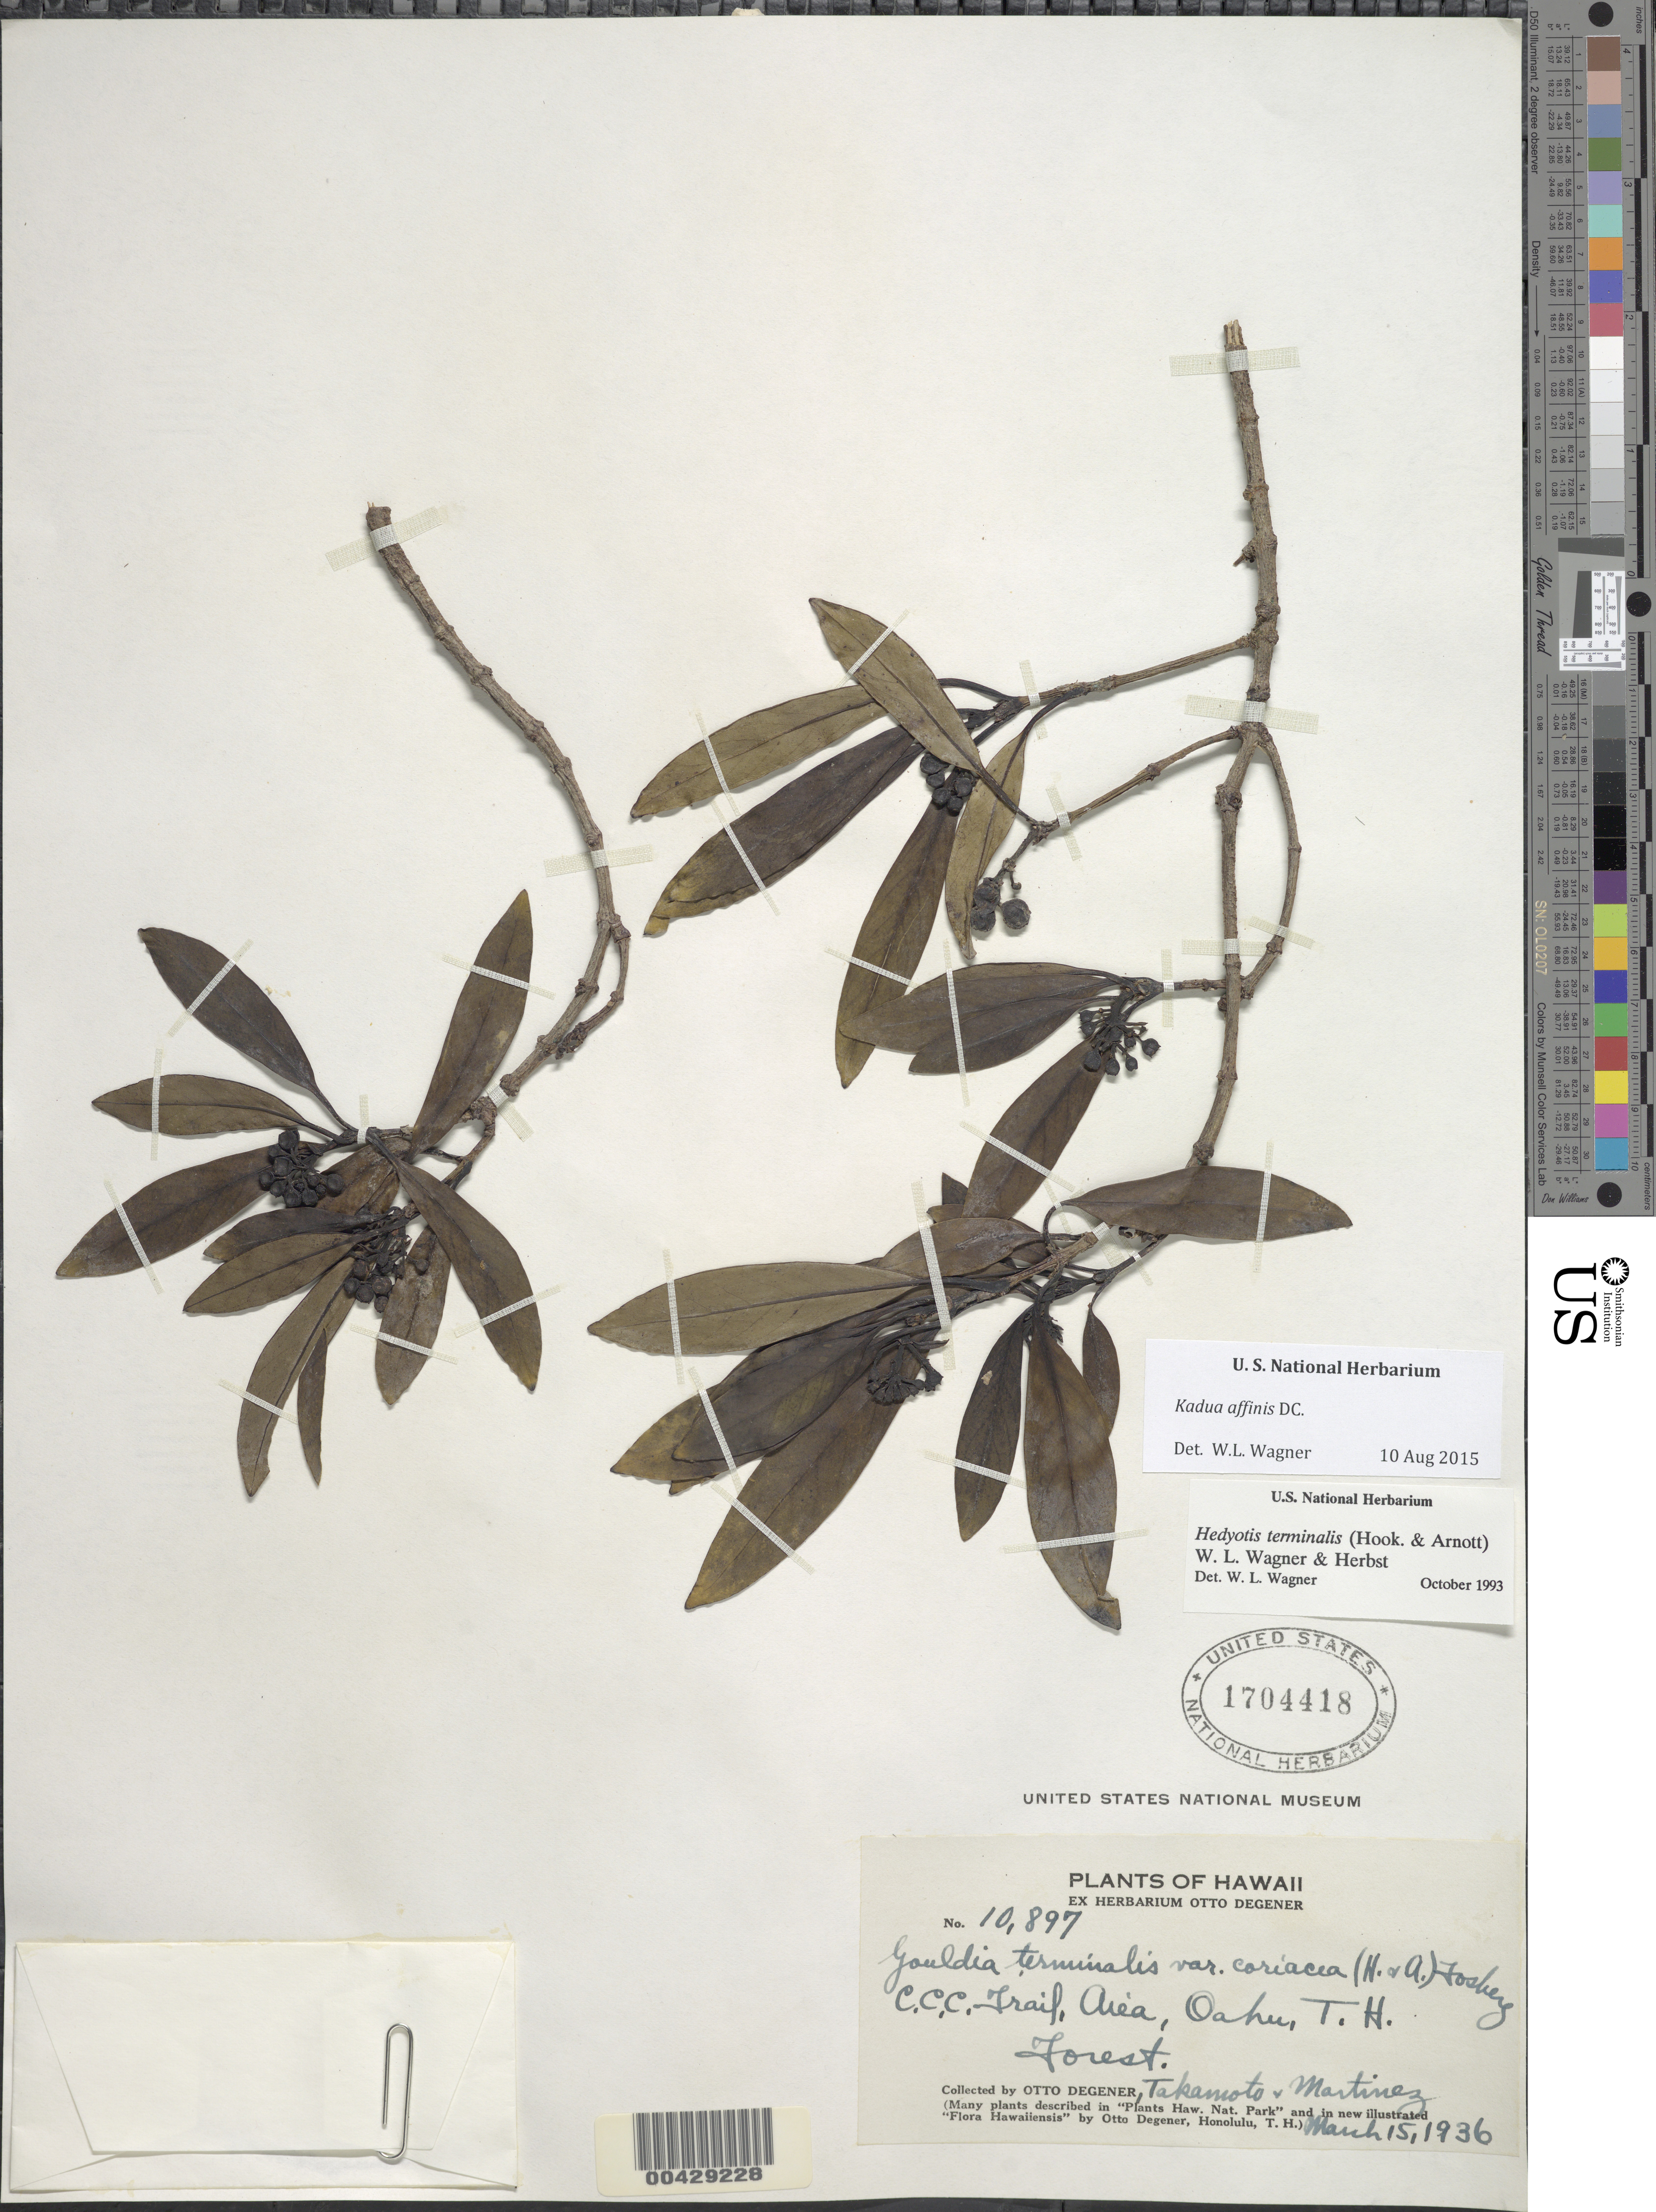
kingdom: Plantae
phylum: Tracheophyta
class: Magnoliopsida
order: Gentianales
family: Rubiaceae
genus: Kadua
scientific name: Kadua affinis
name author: DC.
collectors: O. Degener, -. Takamoto & -- Martinez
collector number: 10897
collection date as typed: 15 Mar 1936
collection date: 1936-03-15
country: United States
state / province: Hawaii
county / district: Honolulu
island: Oahu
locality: C.C.C. Trail, Area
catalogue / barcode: US 1704418